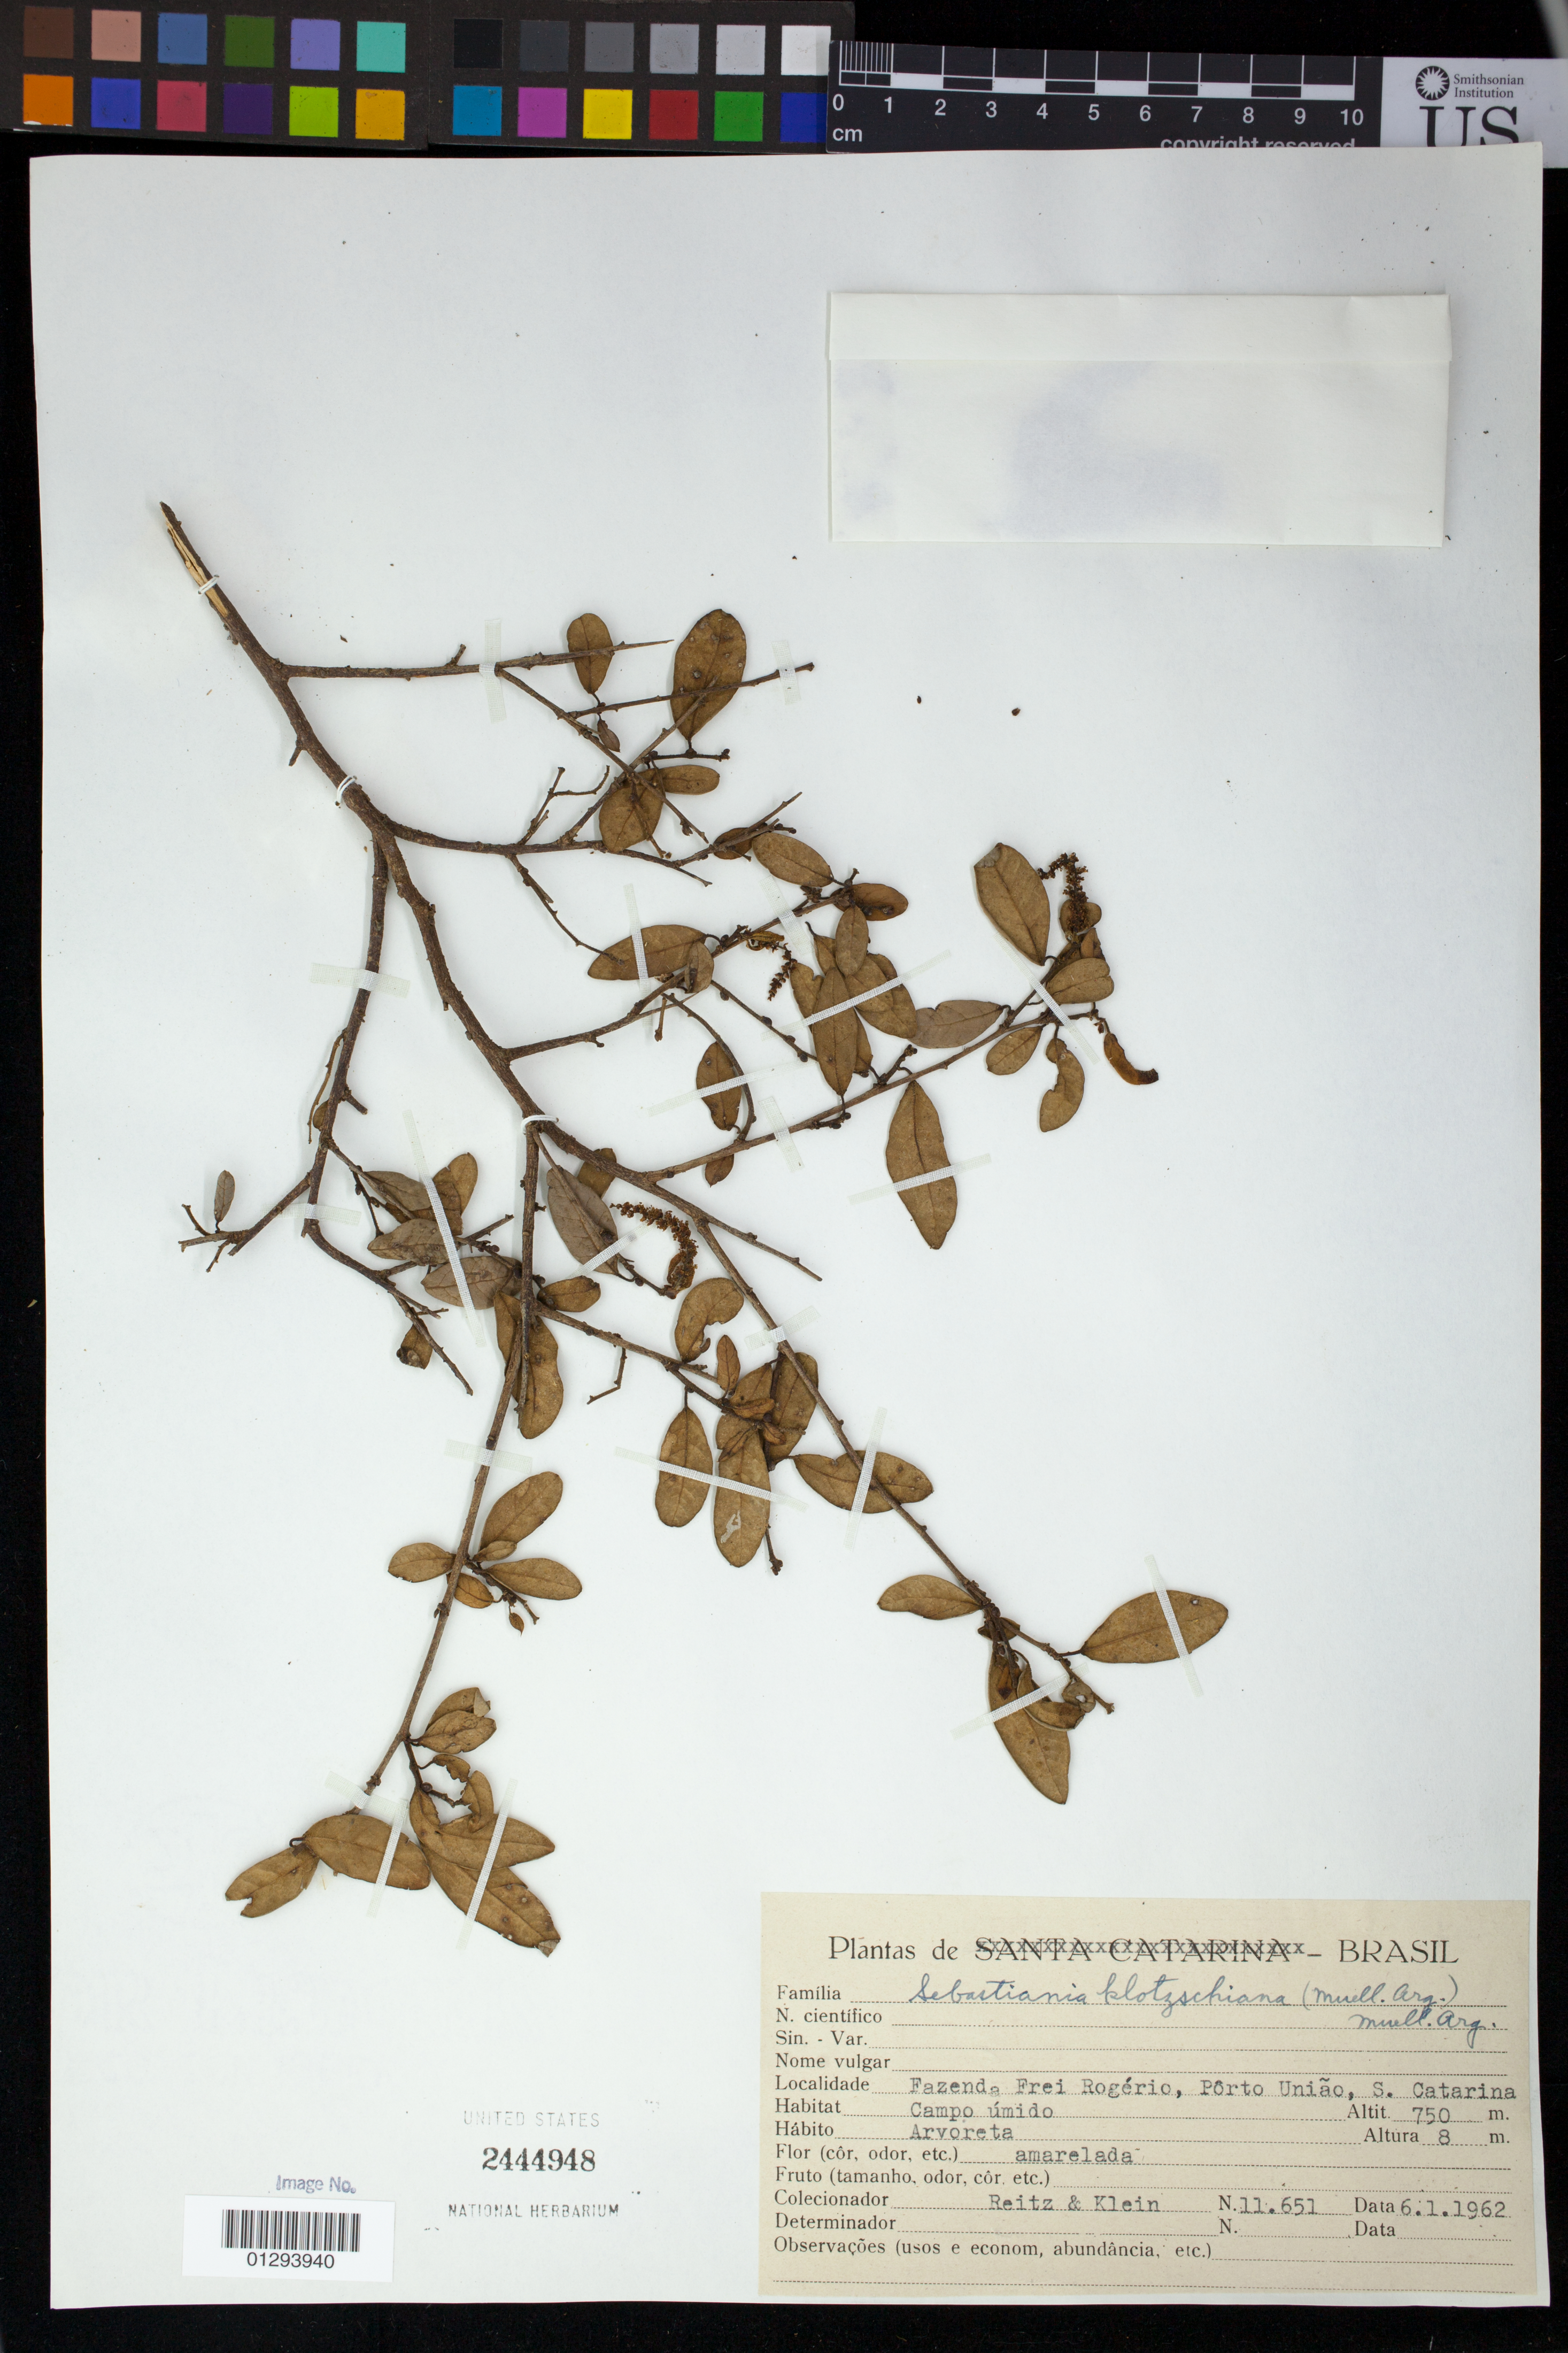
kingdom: Plantae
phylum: Tracheophyta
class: Magnoliopsida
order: Malpighiales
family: Euphorbiaceae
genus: Sebastiania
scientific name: Sebastiania commersoniana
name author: (Baill.) L.B. Sm. & Downs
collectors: R. Reitz & R. M. Klein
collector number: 11651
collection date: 1962-06-01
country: Brazil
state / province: Santa Catarina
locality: Fazenda Frei Rogerio, Porto Uniao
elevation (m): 750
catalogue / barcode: US 2444948